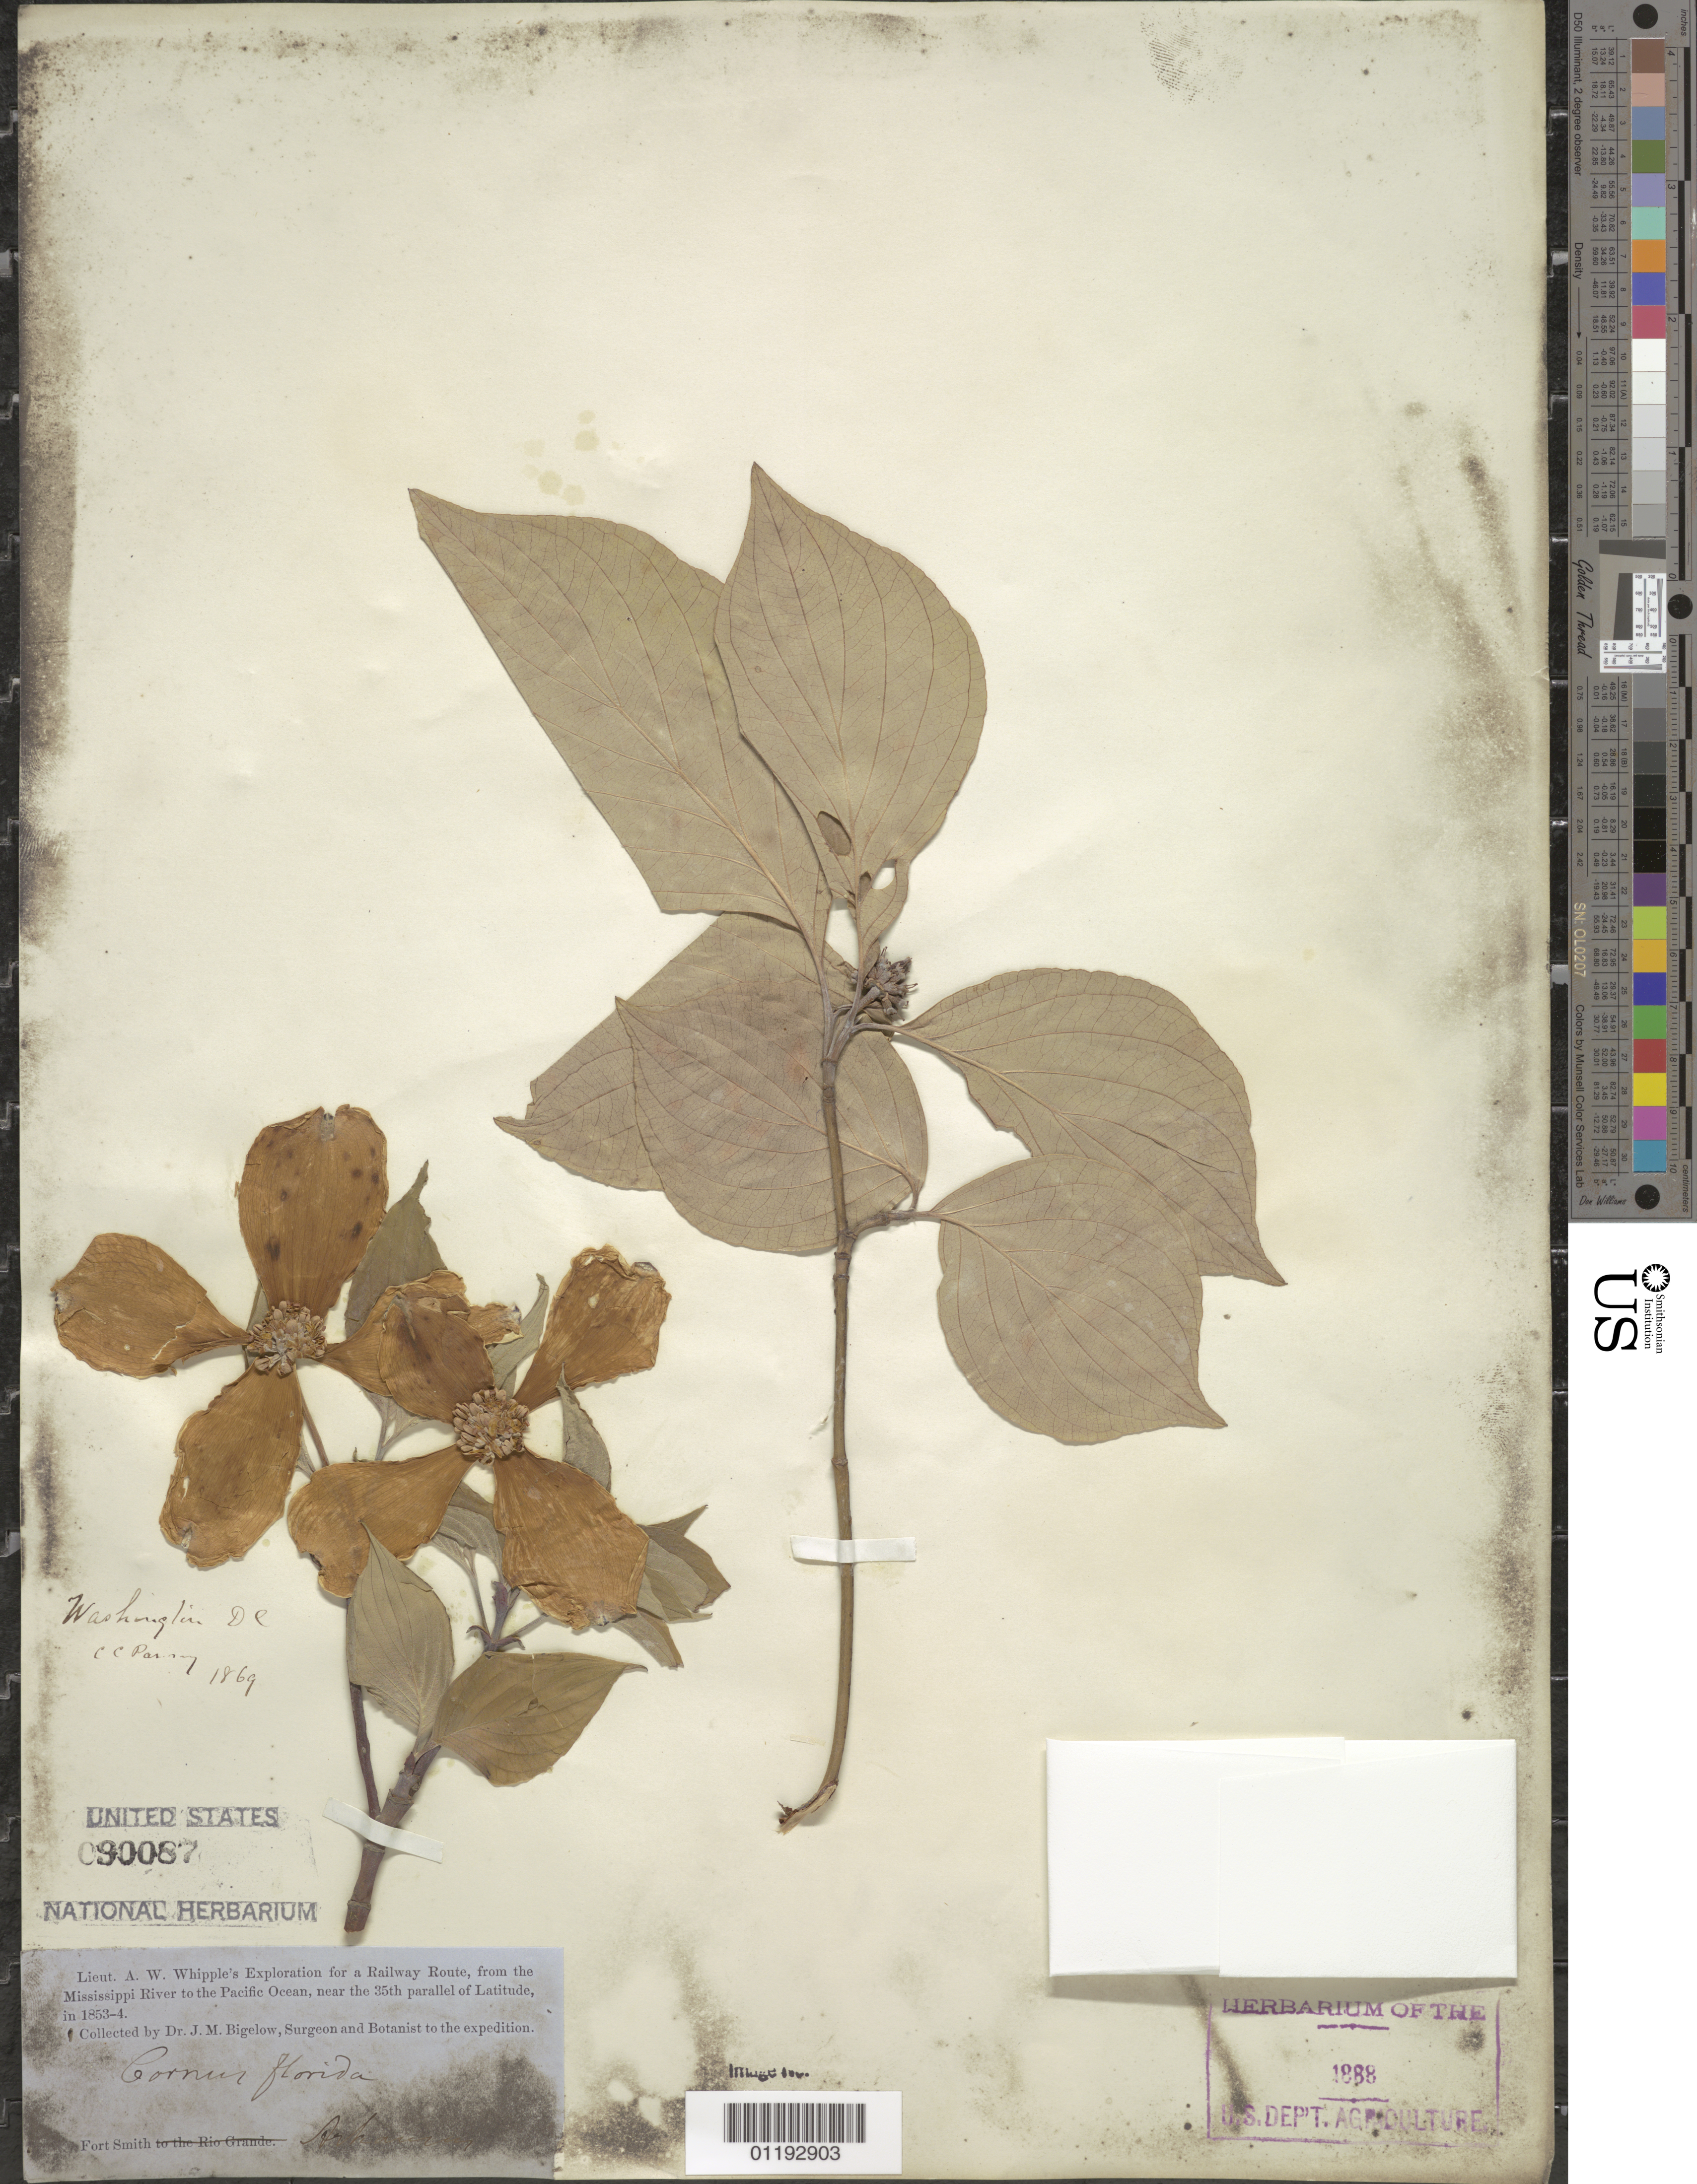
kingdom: Plantae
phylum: Tracheophyta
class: Magnoliopsida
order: Cornales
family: Cornaceae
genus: Cornus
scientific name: Cornus florida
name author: L.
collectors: J. M. Bigelow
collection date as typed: ---1853 to -- --- 1854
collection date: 1853/1854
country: United States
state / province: Arkansas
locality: Fort Smith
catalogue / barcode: US 90087